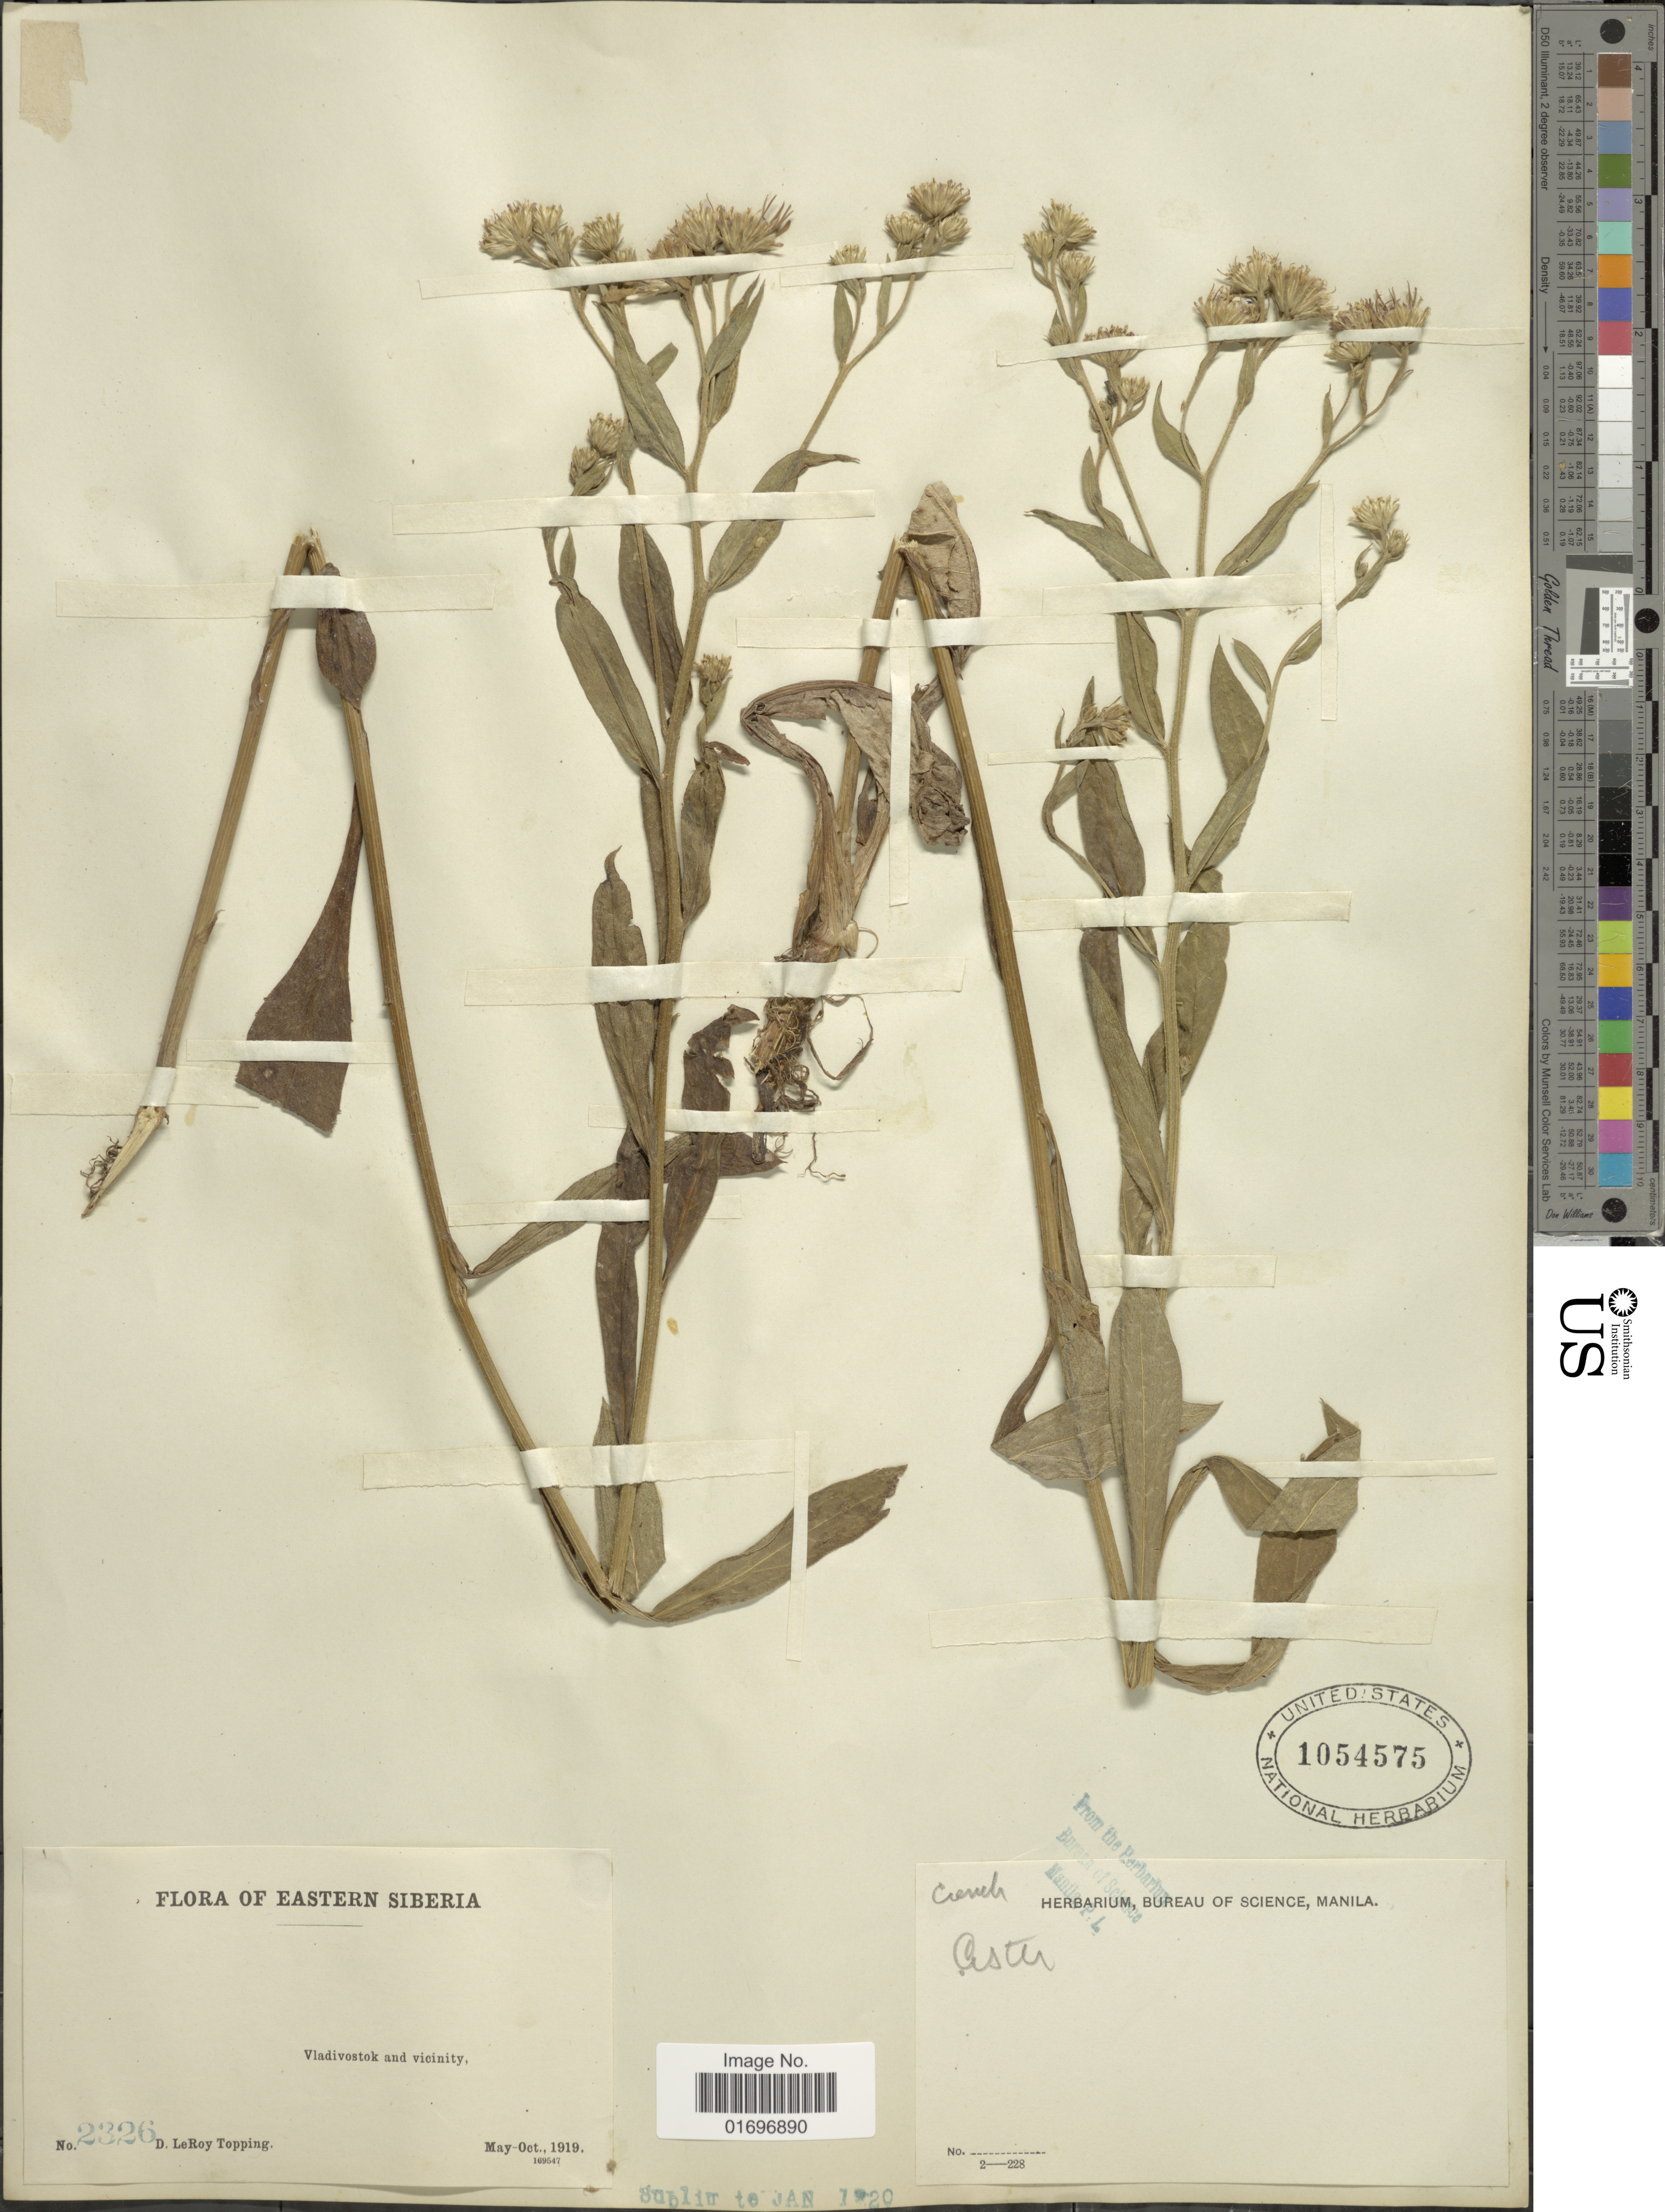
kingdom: Plantae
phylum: Tracheophyta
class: Magnoliopsida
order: Asterales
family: Asteraceae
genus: Aster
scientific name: Aster sp.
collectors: D. L. Topping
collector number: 2326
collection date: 1919-05/1919-10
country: Russian Federation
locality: Eastern Siberia. Vladivostok and vicinity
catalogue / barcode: US 1054575